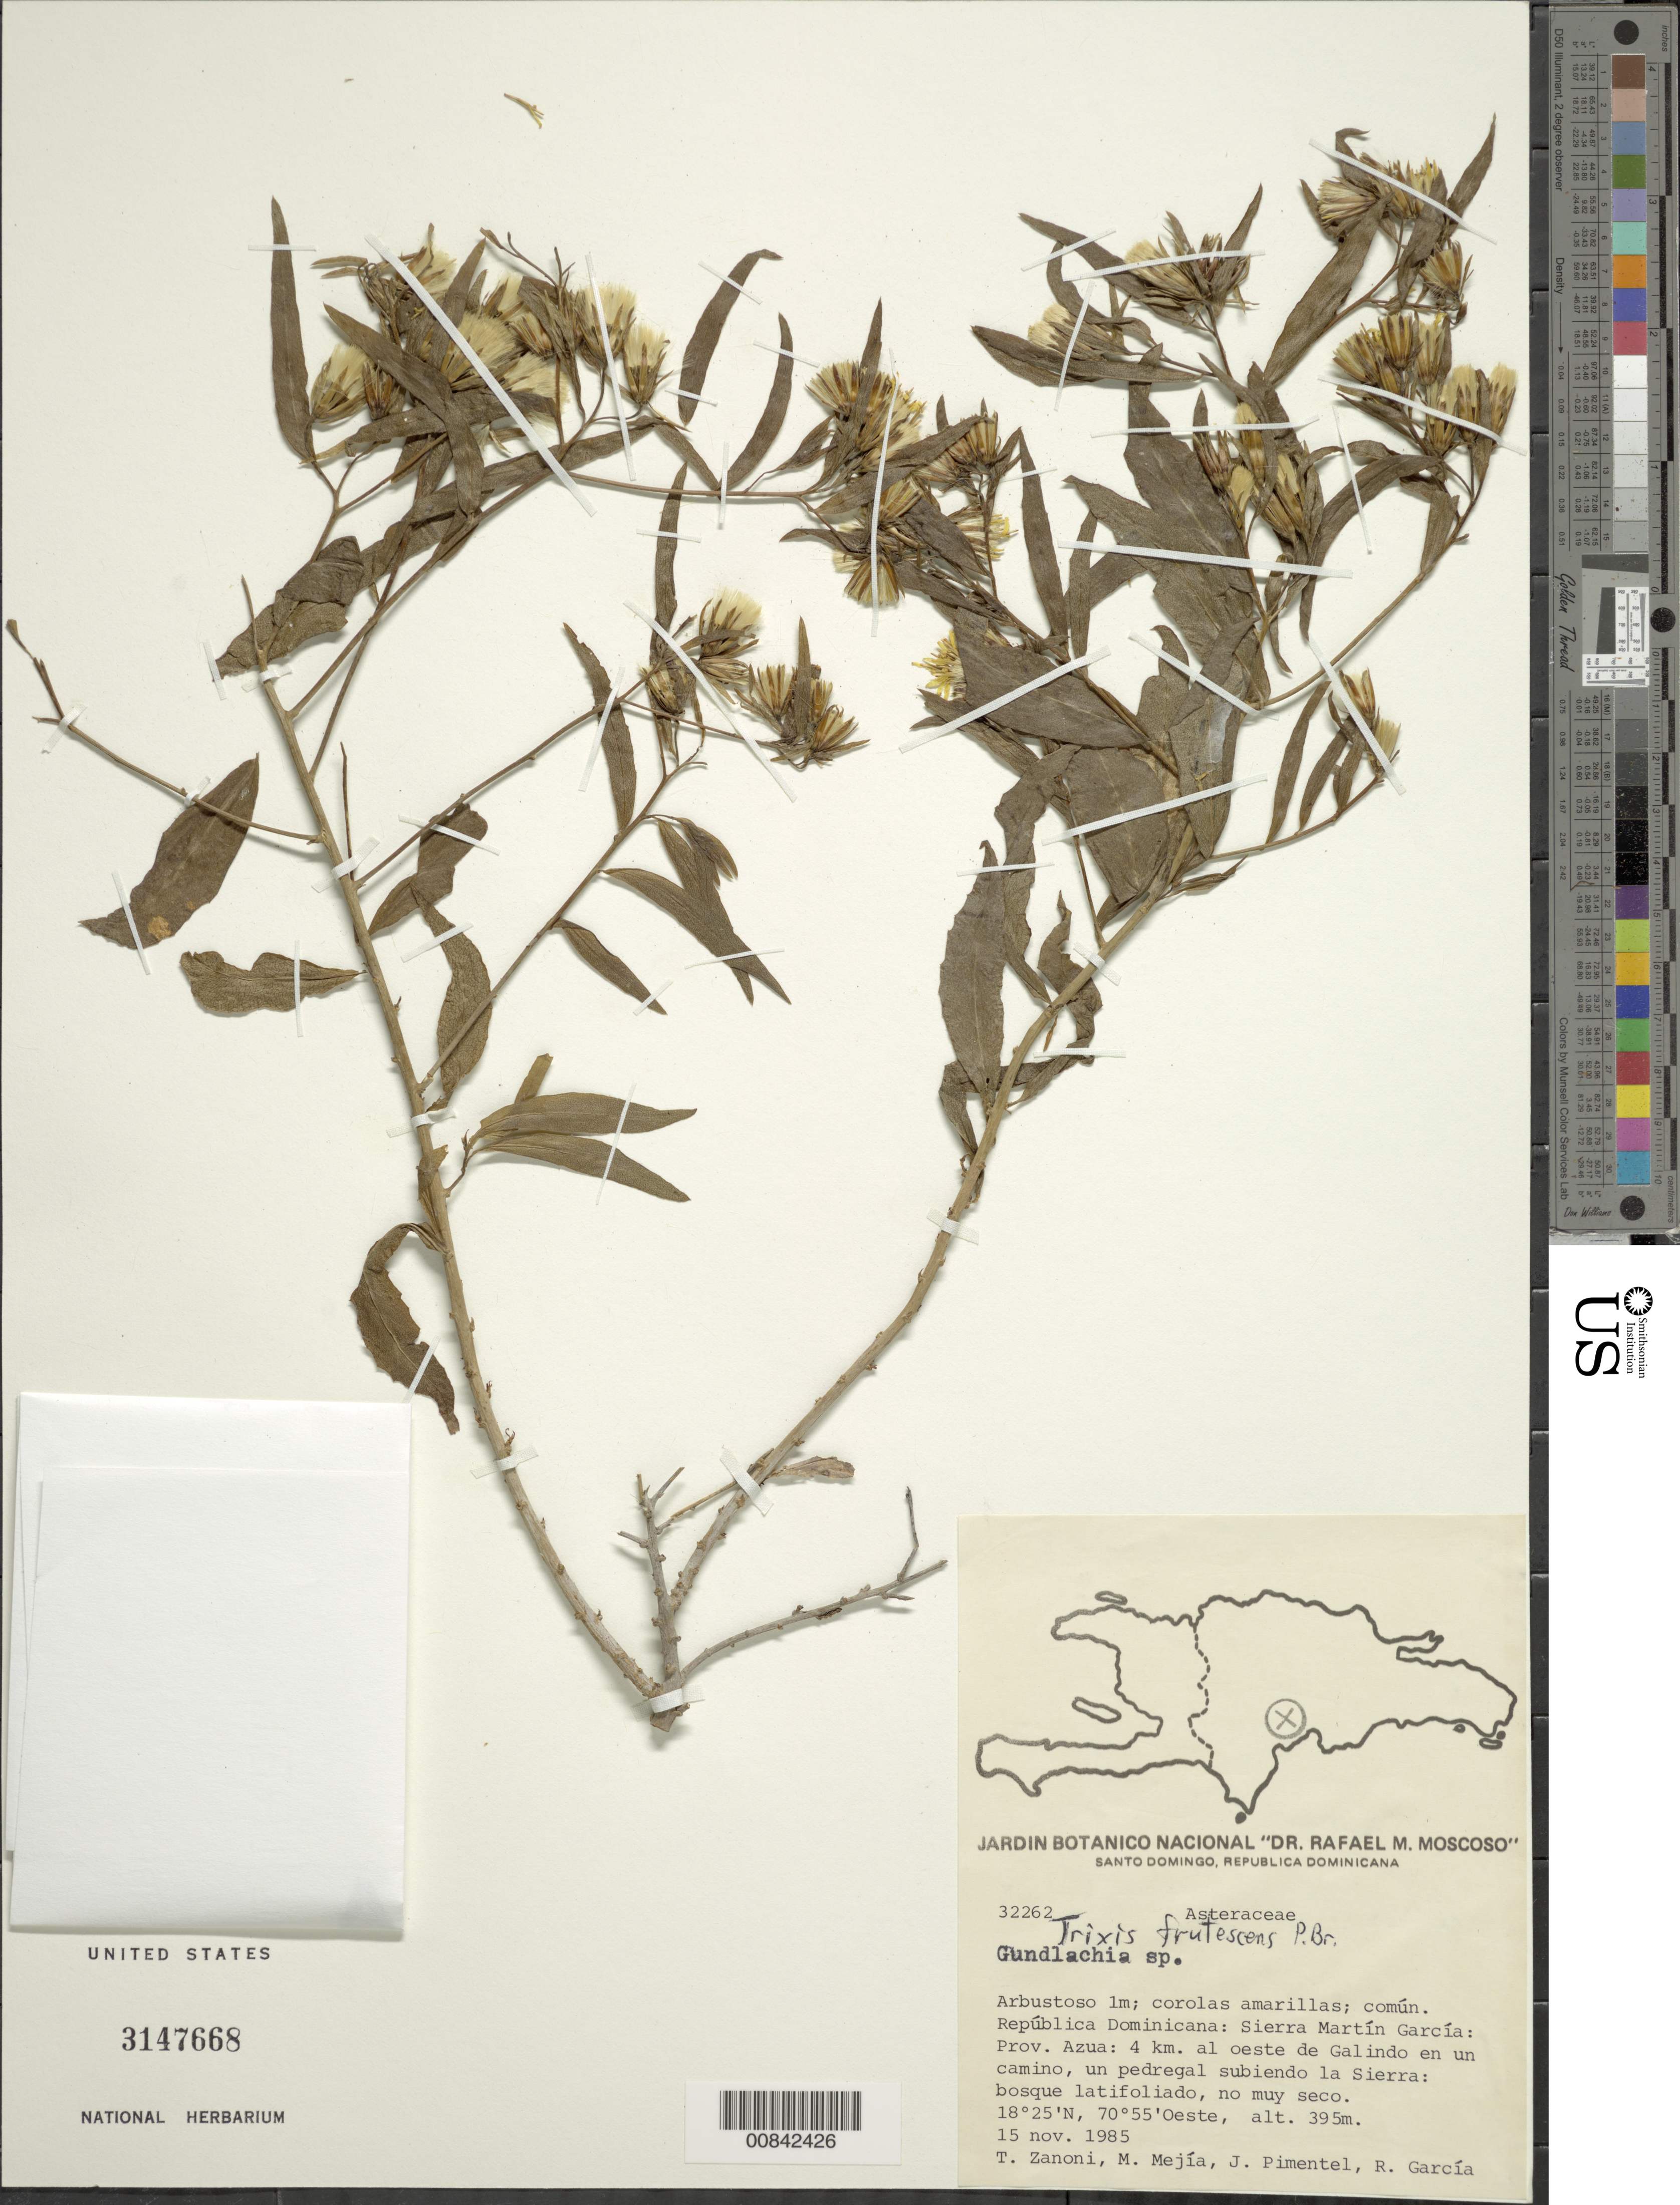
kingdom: Plantae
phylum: Tracheophyta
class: Magnoliopsida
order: Asterales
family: Asteraceae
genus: Trixis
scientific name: Trixis inula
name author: Crantz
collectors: T. A. Zanoni, M. Mejia, J. Pimentel & R. G. García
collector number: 32262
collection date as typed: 15 Nov 1985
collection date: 1985-11-15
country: Dominican Republic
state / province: Azua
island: Hispaniola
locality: Sierra Martín García, 4 km al oeste de Galindo en un camino, un pedregal subiendo la Sierra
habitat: Bosque latifoliado, no muy seco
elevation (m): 395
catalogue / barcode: US 3147668